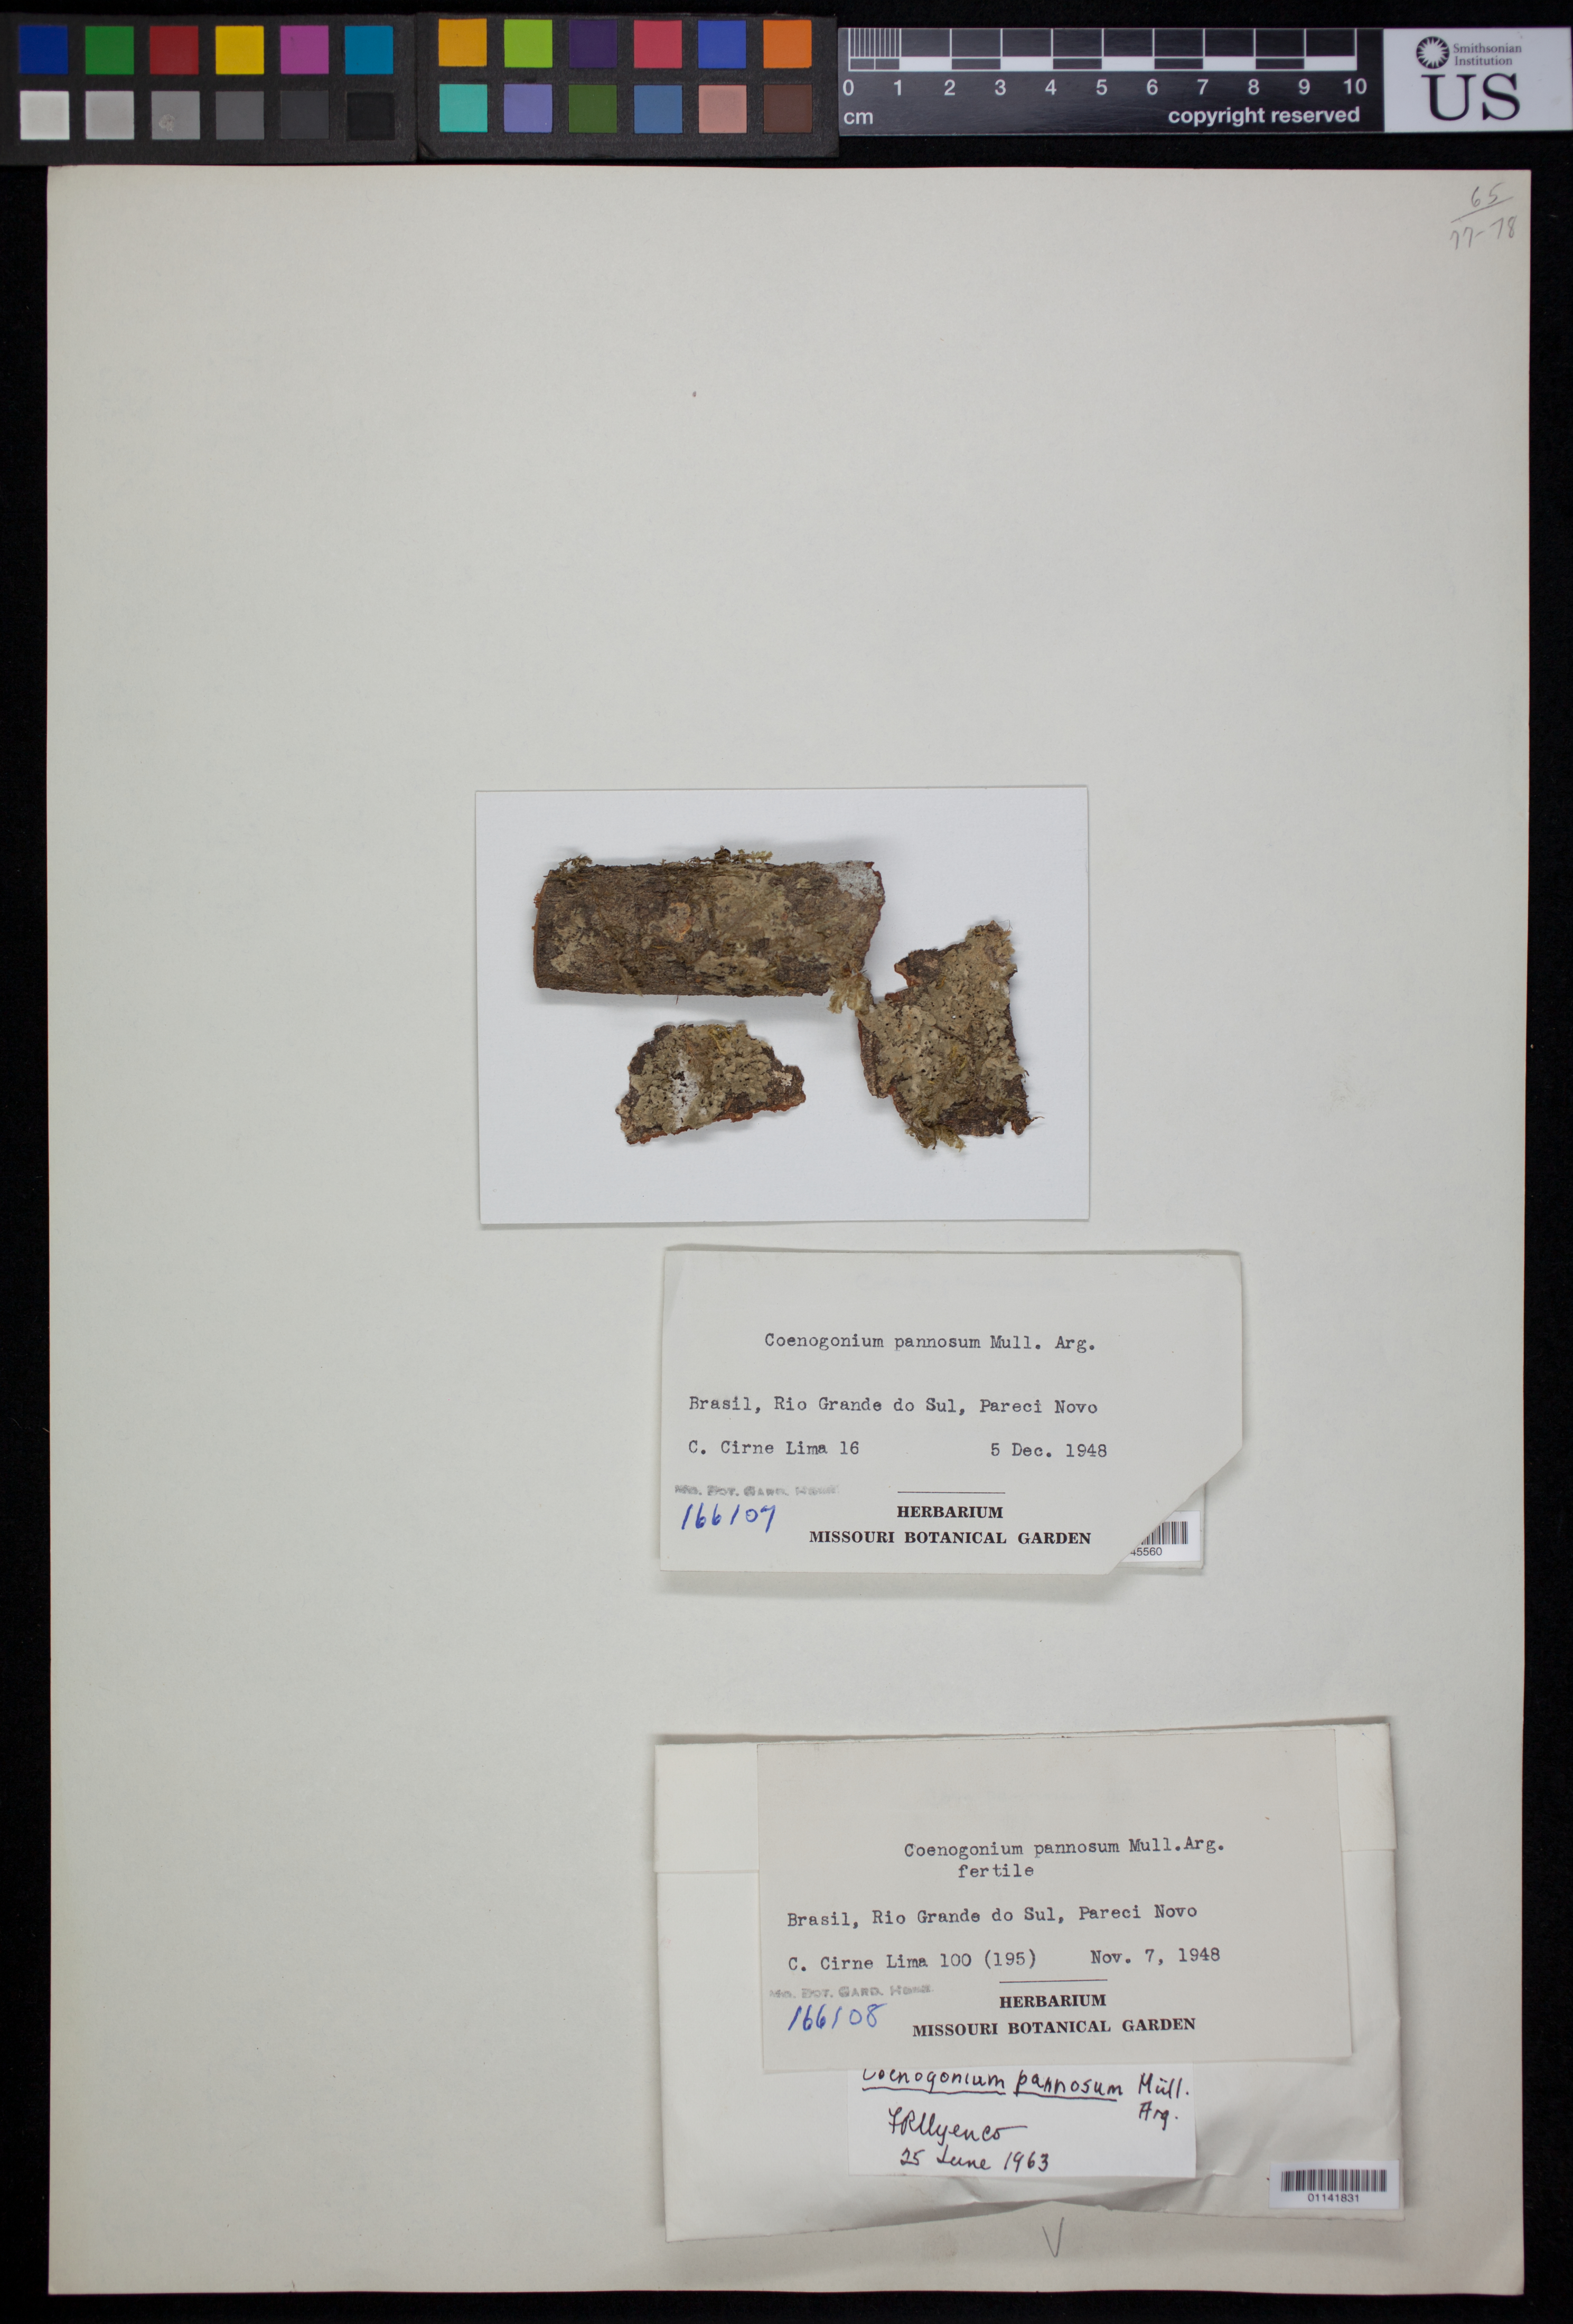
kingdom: Fungi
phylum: Ascomycota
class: Lecanoromycetes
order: Ostropales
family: Coenogoniaceae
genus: Coenogonium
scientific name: Coenogonium pannosum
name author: Müll. Arg.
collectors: C. Lima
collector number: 100 (195)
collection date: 1948-11-07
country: Brazil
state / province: Rio Grande do Sul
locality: Pareci Novo.